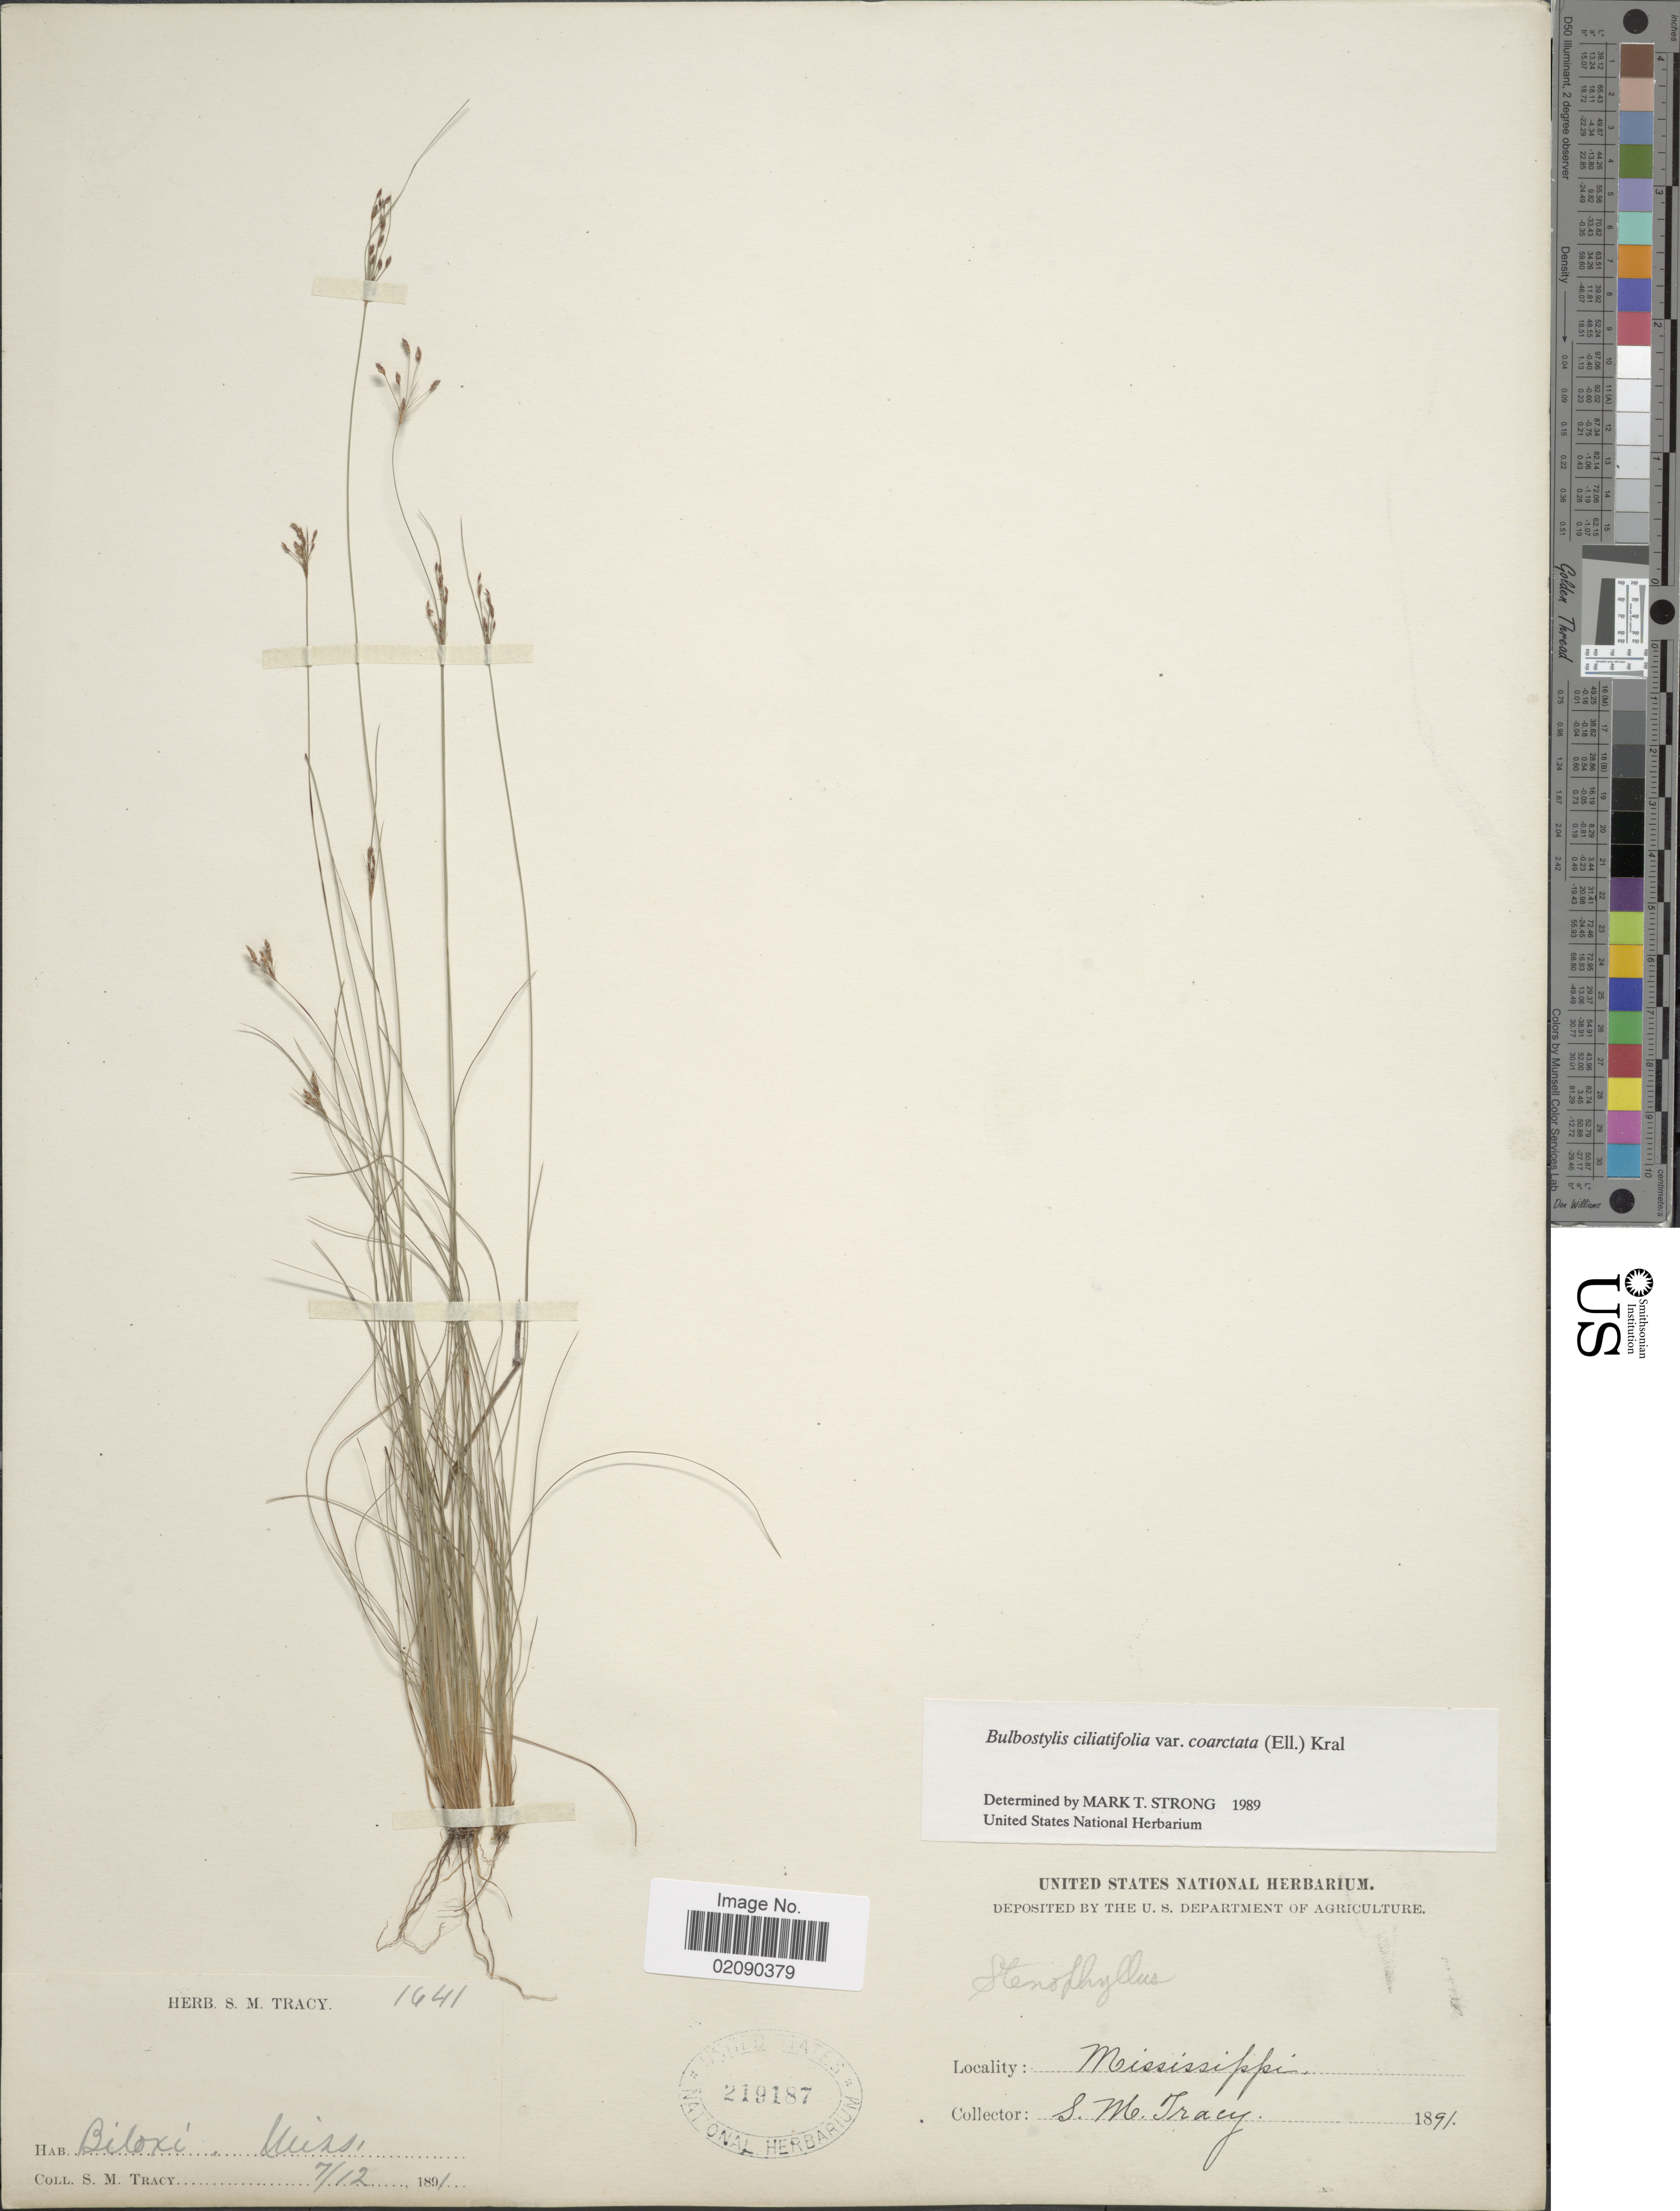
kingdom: Plantae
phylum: Tracheophyta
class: Liliopsida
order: Poales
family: Cyperaceae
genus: Bulbostylis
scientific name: Bulbostylis ciliatifolia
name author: (Elliott) Fernald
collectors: S. M. Tracy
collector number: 1641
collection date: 1891-07-12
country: United States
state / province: Mississippi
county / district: Harrison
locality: Biloxi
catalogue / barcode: US 219187